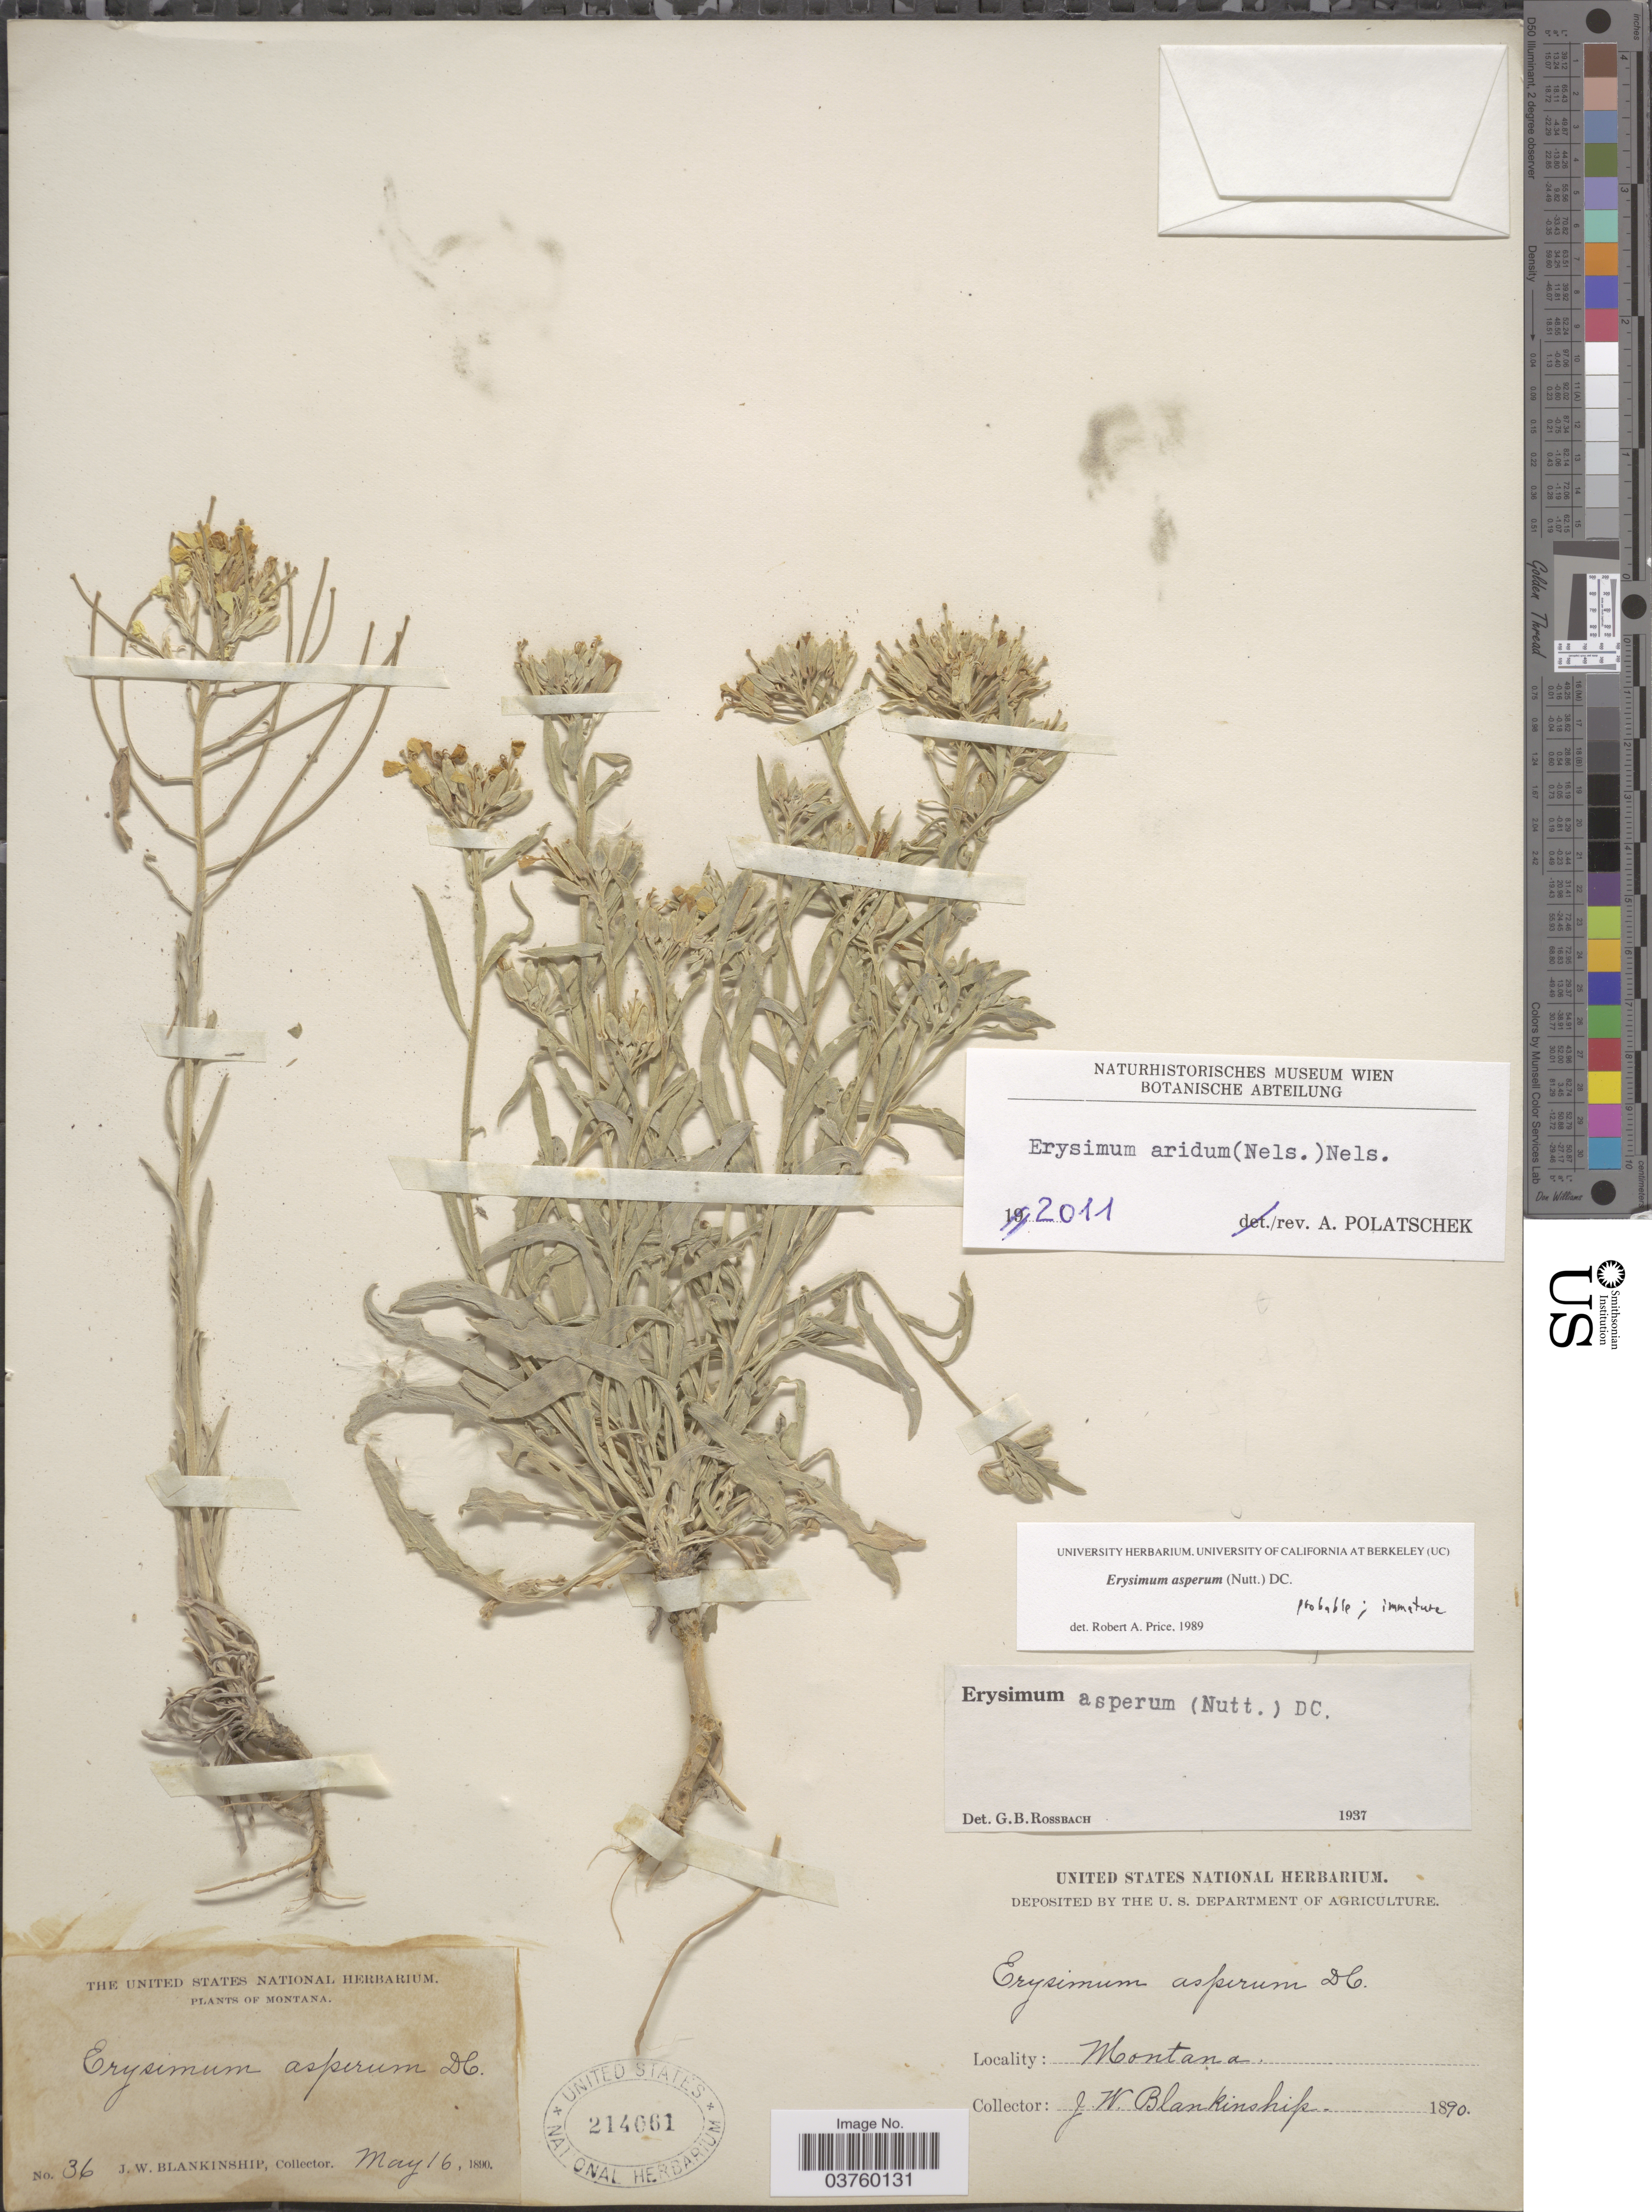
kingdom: Plantae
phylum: Tracheophyta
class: Magnoliopsida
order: Brassicales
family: Brassicaceae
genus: Erysimum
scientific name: Erysimum aridum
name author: (A. Nelson) A. Nelson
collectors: J. W. Blankinship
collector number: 36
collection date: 1890-05-16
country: United States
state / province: Montana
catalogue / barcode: US 214061